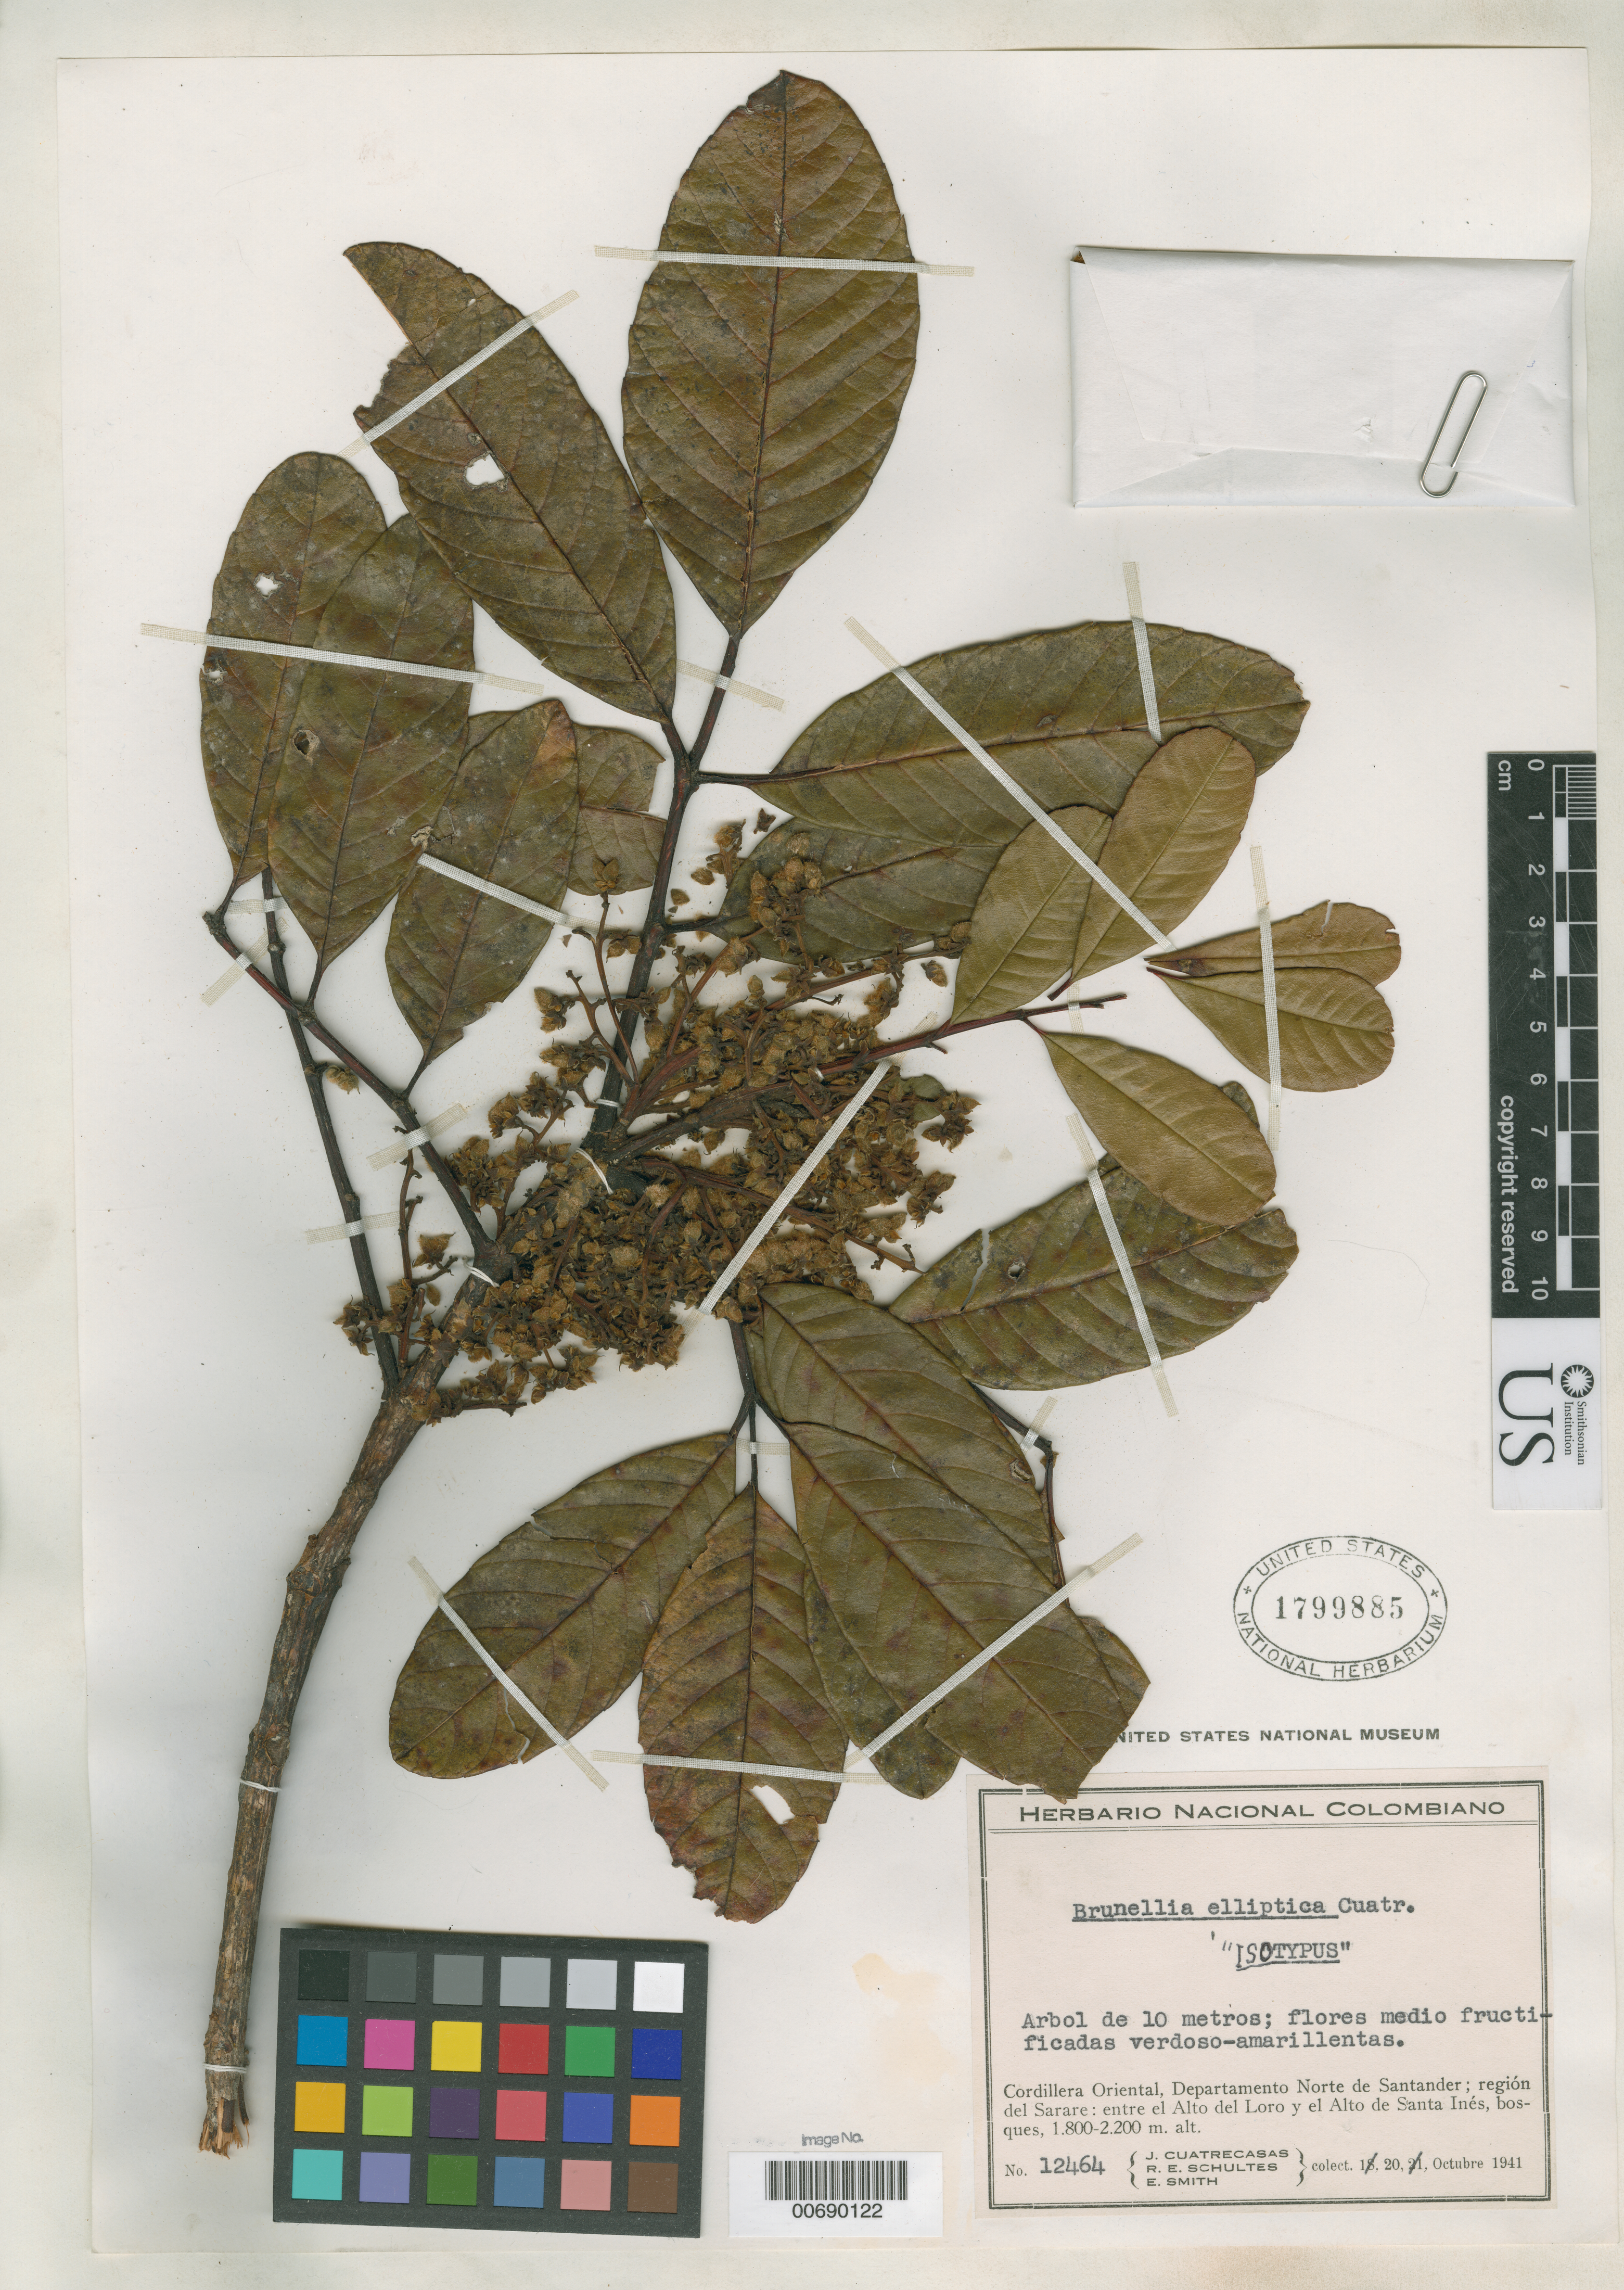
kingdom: Plantae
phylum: Tracheophyta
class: Magnoliopsida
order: Oxalidales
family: Brunelliaceae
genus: Brunellia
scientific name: Brunellia elliptica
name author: Cuatrec.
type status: Isotype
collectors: J. Cuatrecasas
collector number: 12464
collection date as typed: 20 Oct 1941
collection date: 1941-10-20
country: Colombia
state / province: Norte de Santander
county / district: Sarare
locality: Between Alto del Loro and Alto de Santa Inez.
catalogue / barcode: US 1799885